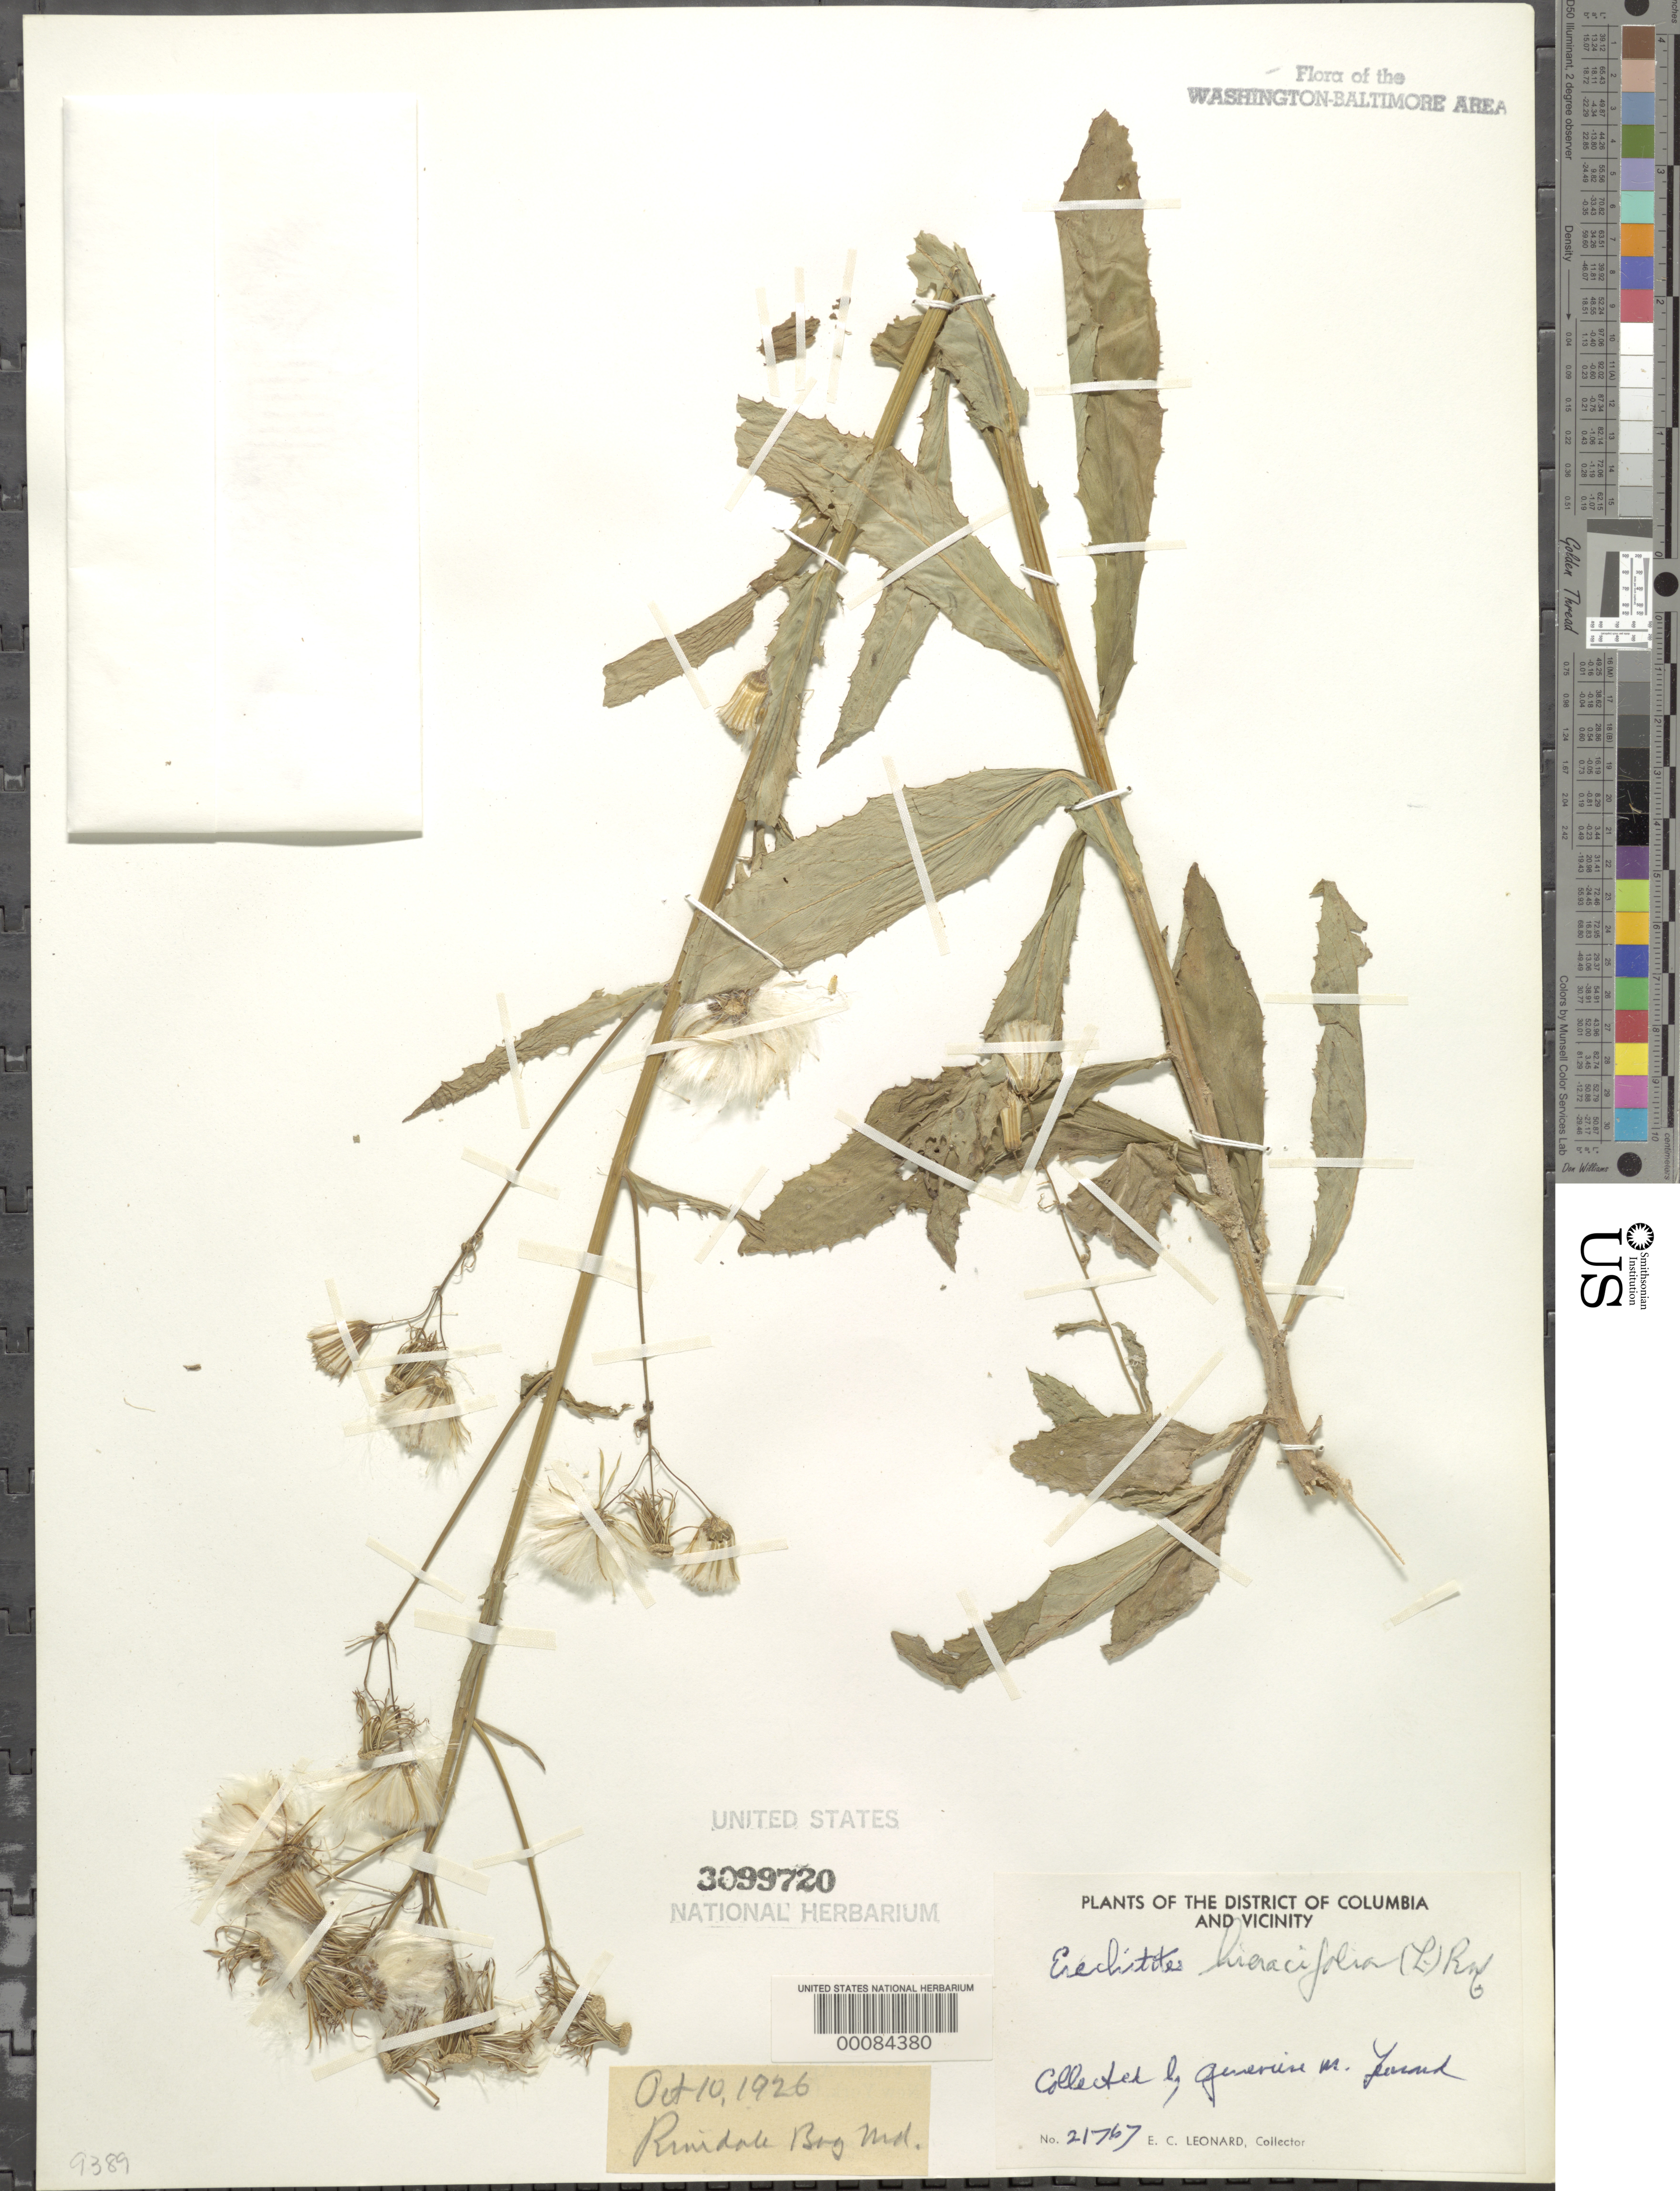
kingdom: Plantae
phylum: Tracheophyta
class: Magnoliopsida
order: Asterales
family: Asteraceae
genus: Erechtites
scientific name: Erechtites hieraciifolius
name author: (L.) Raf. ex DC.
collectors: G. M. Leonard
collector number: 21767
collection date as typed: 10 Oct 1926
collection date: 1926-10-10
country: United States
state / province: Maryland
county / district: Prince George's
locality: Riverdale Bog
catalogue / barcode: US 3099720